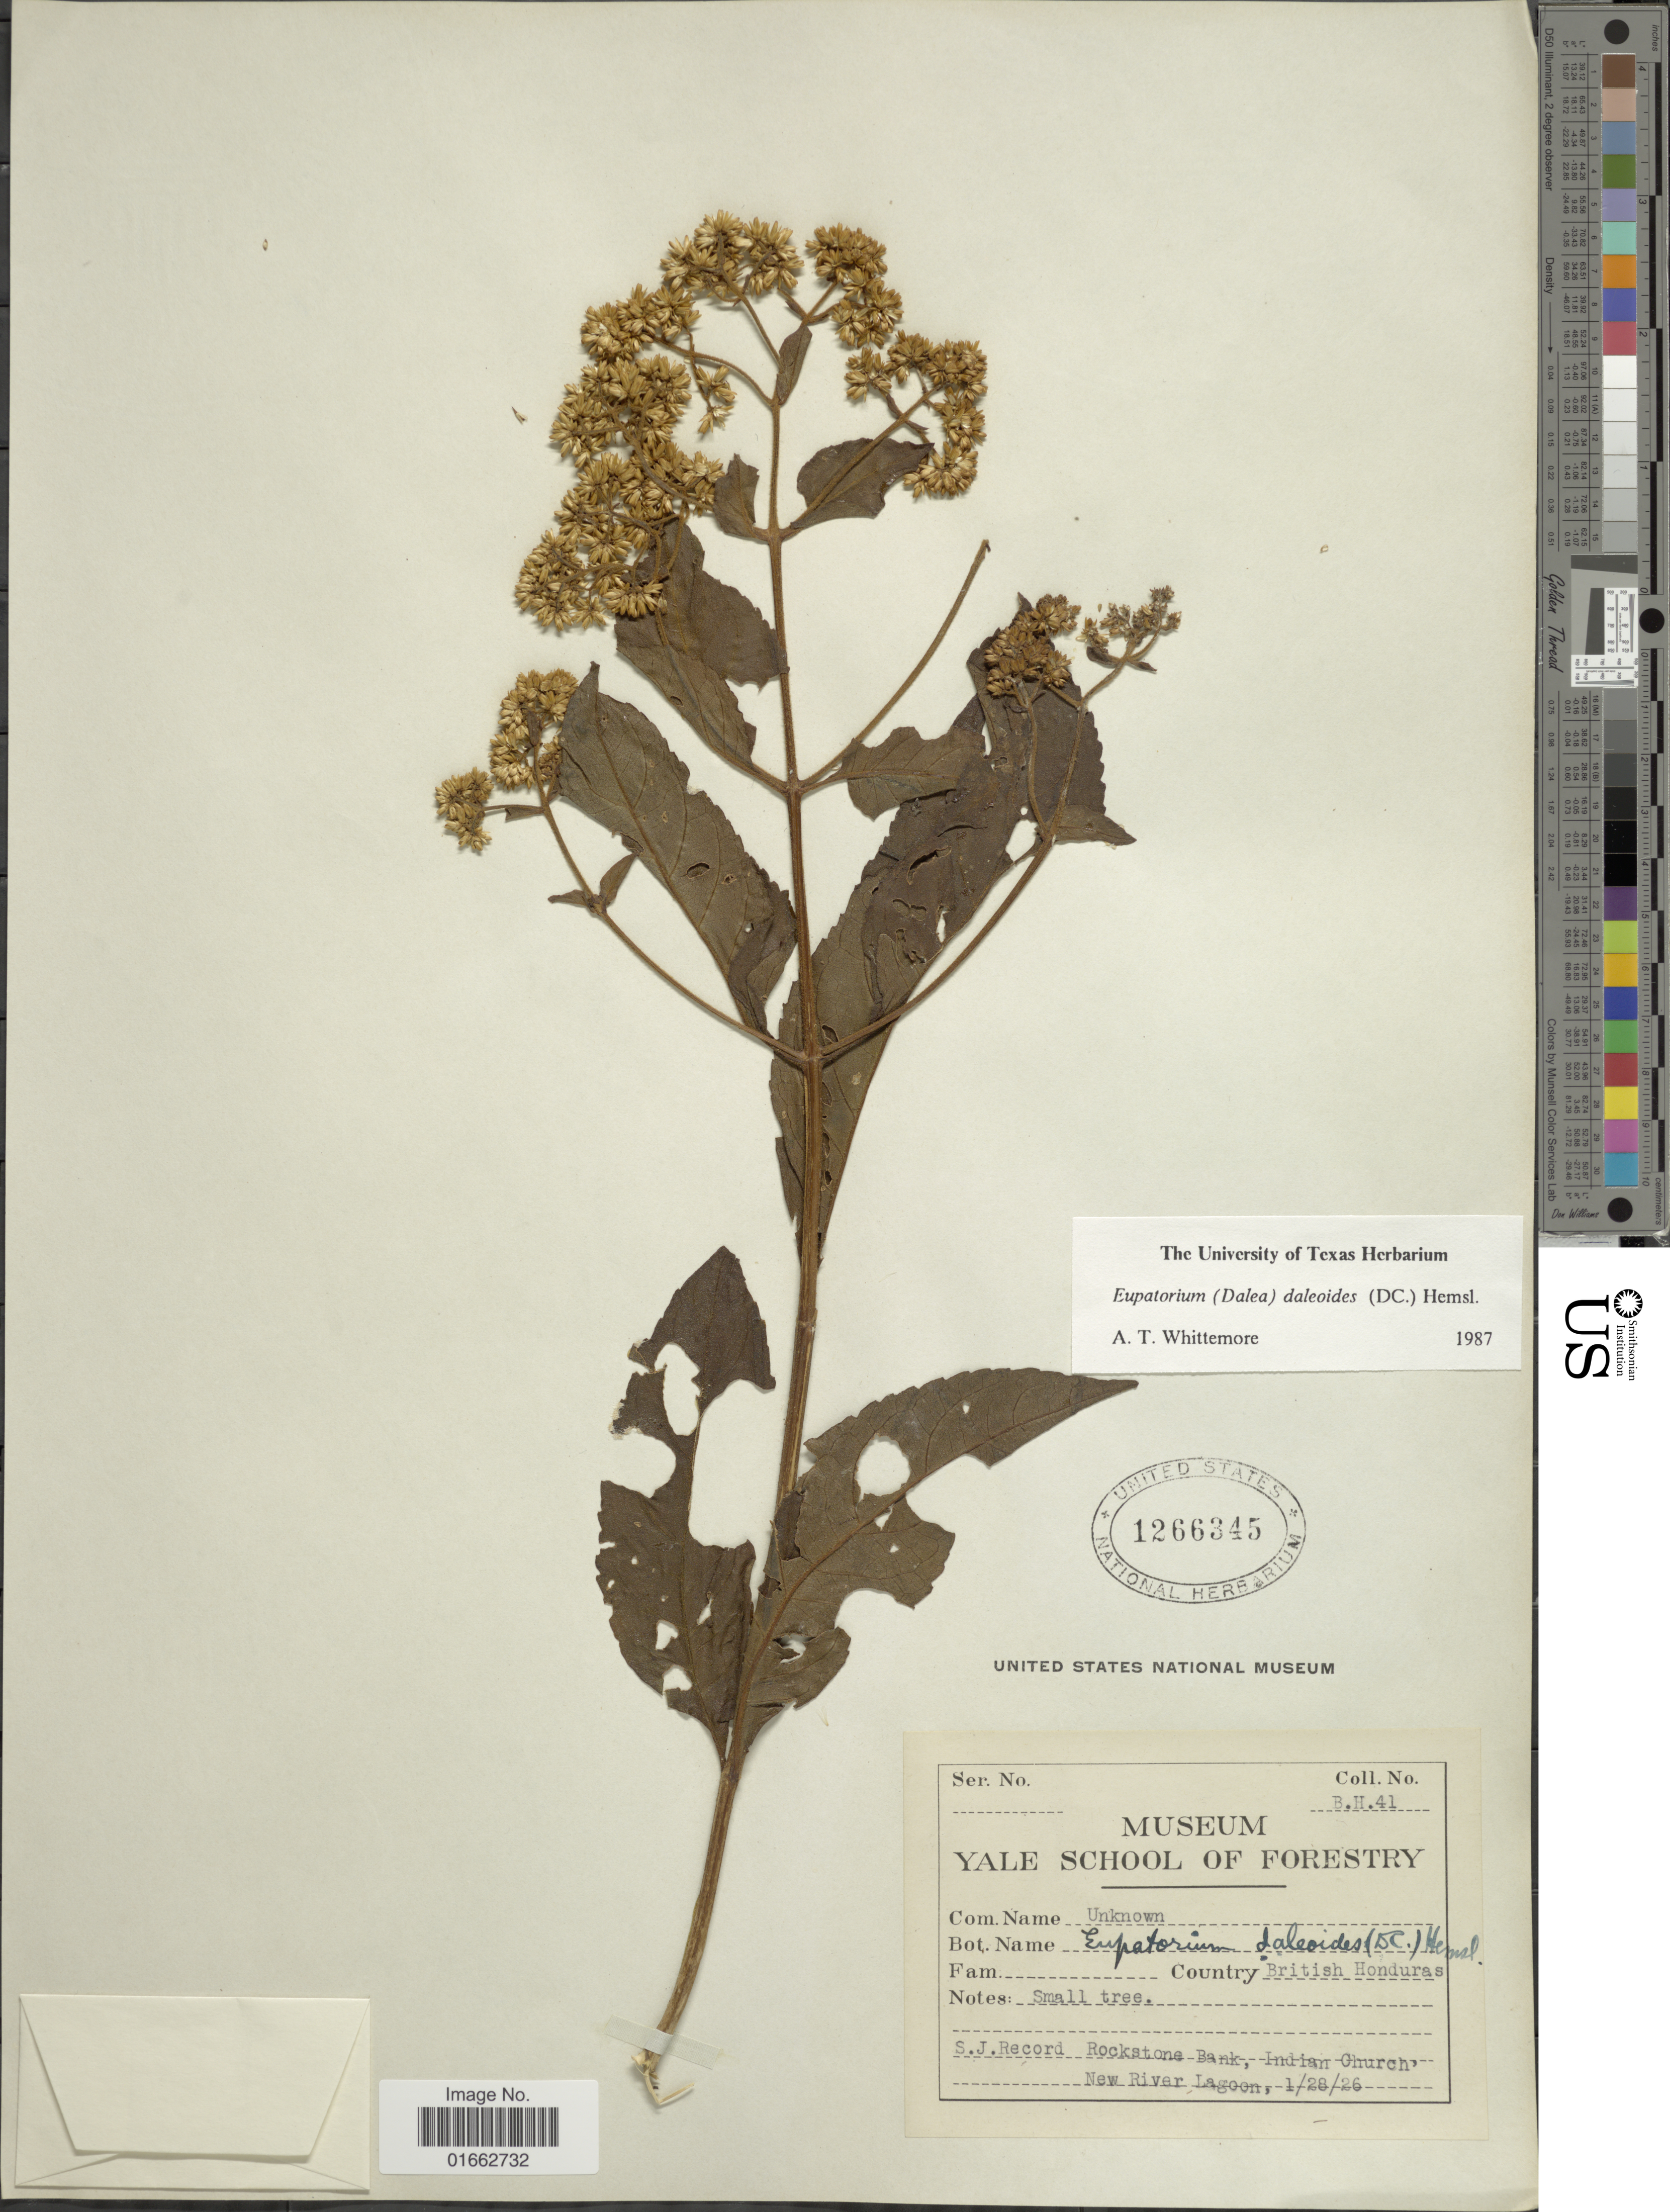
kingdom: Plantae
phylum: Tracheophyta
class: Magnoliopsida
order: Asterales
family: Asteraceae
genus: Critonia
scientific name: Critonia daleoides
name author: DC.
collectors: S. J. Record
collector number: BH41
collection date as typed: Transcribed d/m/y: 28/1/26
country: Belize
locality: County British Honduras, Rockstone Bank, Indian Church, New River Lagoon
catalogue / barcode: US 1266345